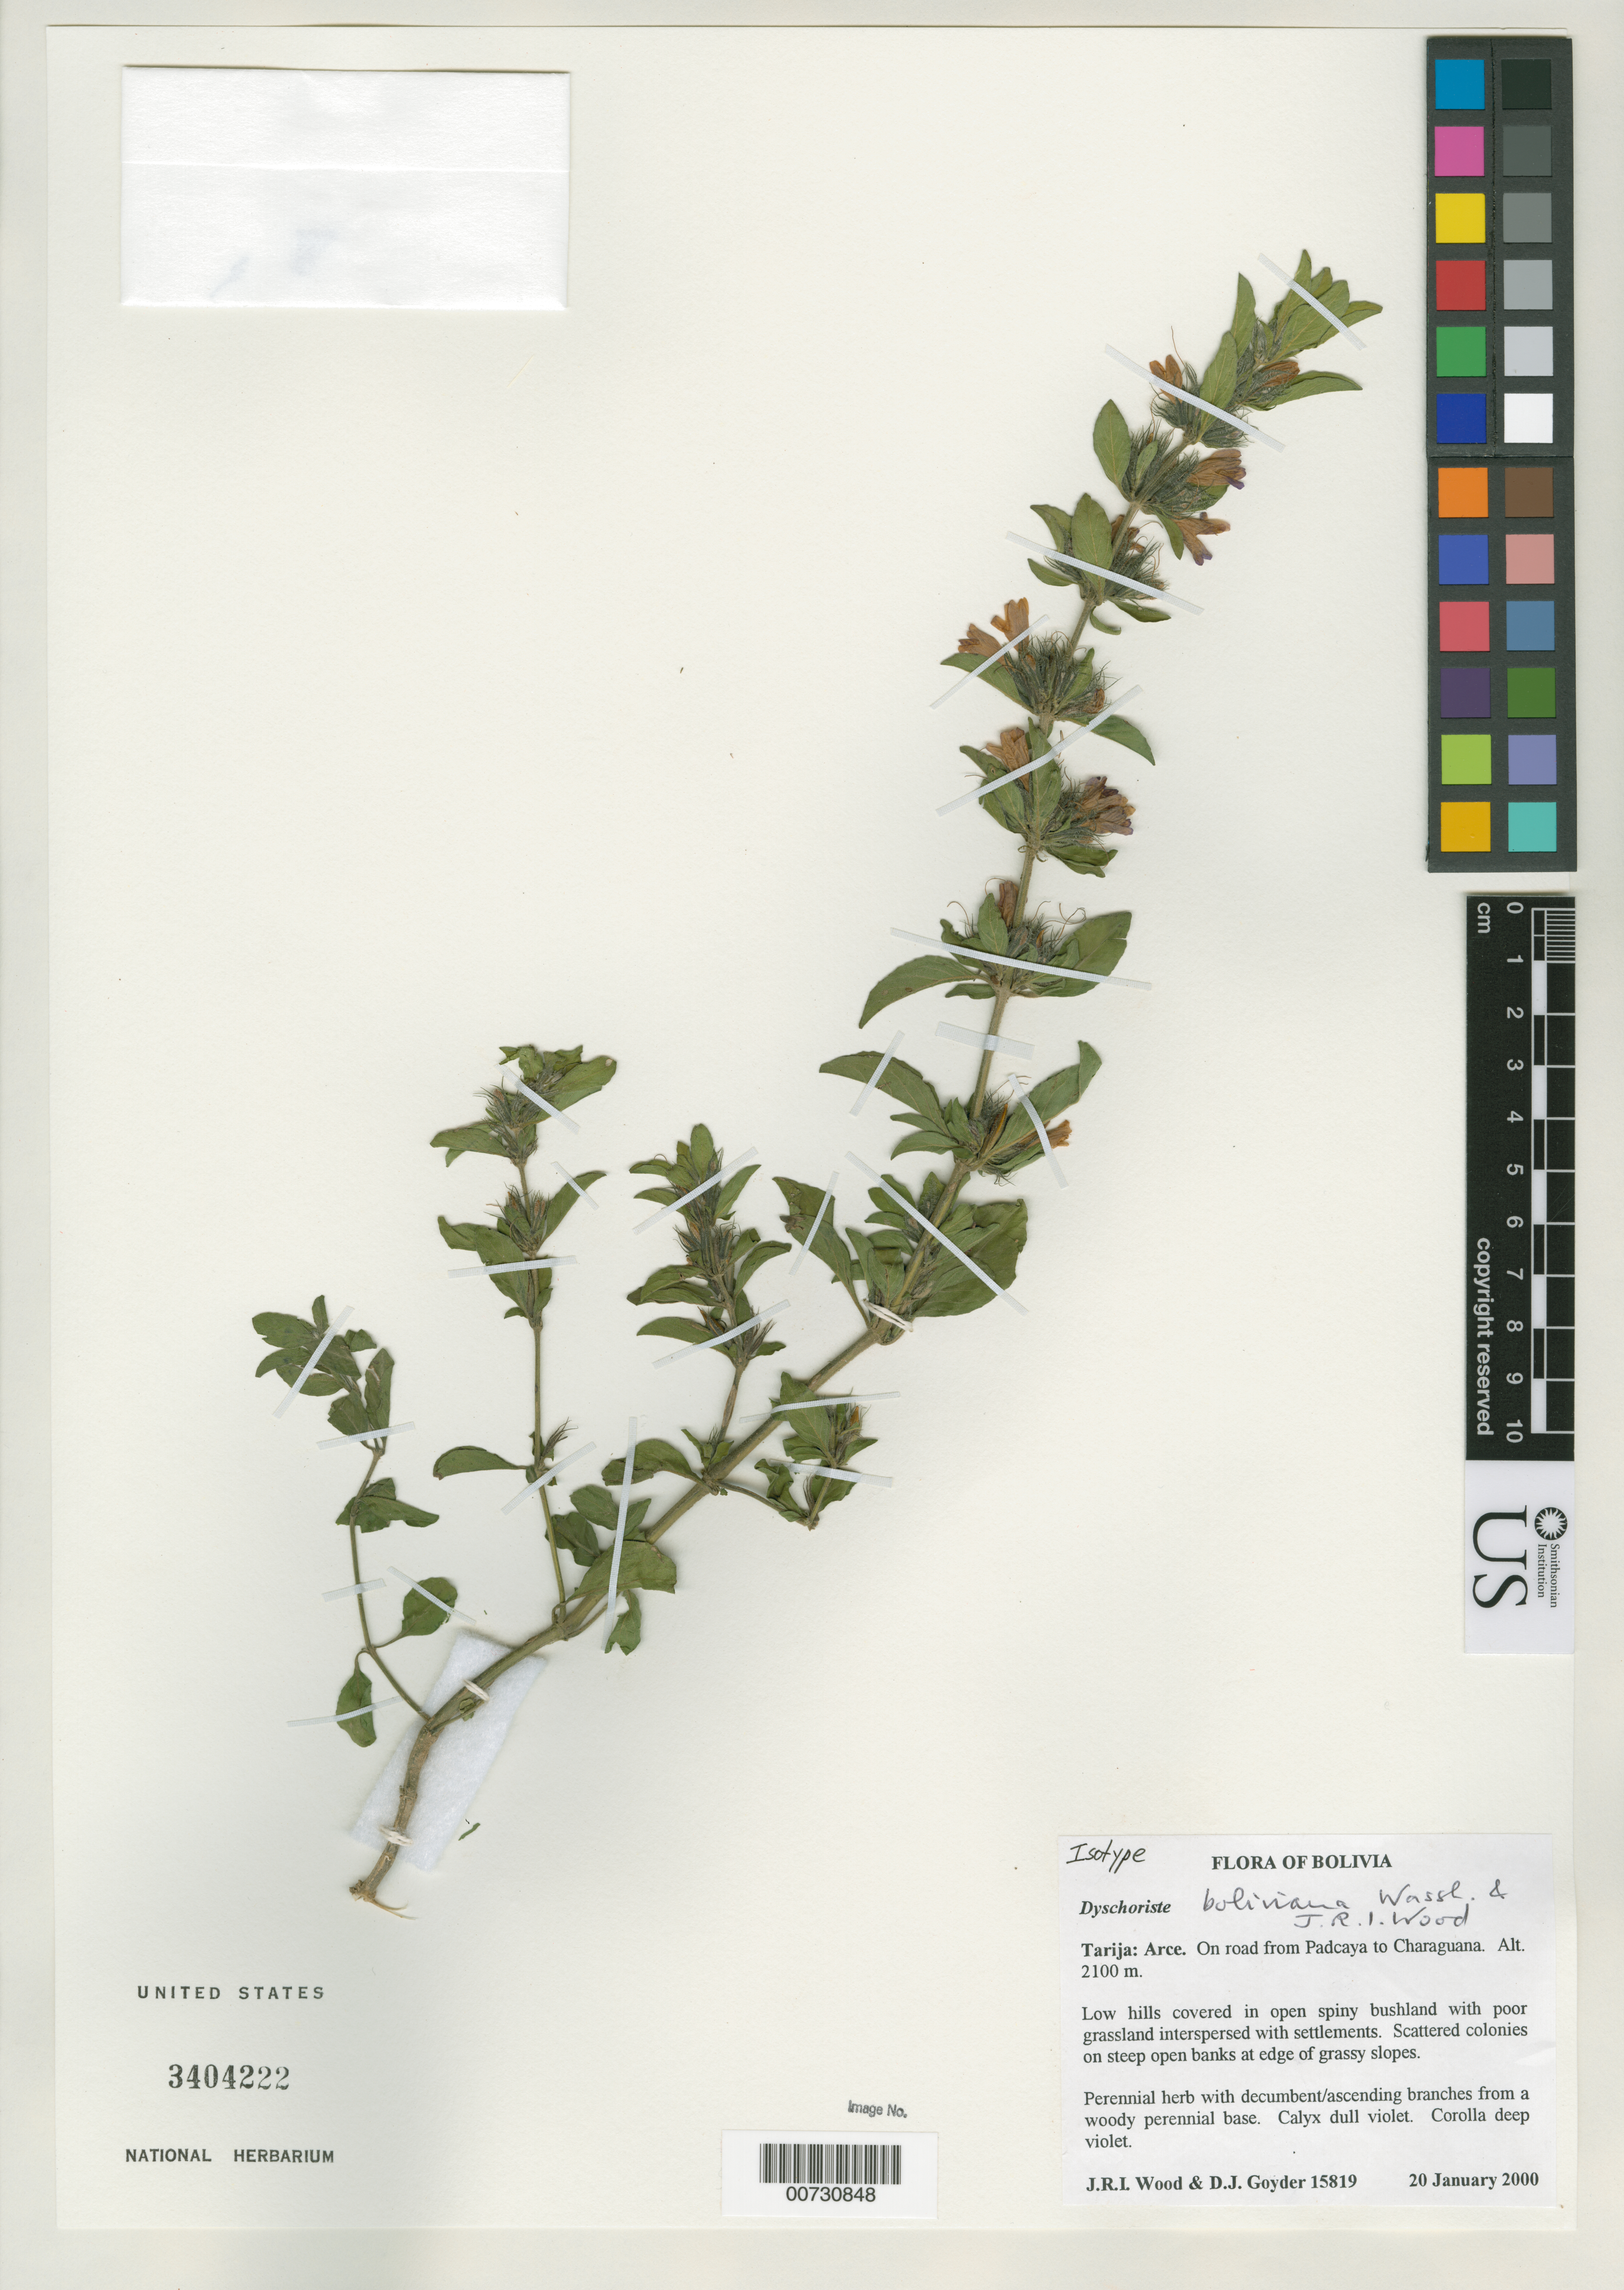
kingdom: Plantae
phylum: Tracheophyta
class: Magnoliopsida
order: Lamiales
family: Acanthaceae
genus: Dyschoriste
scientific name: Dyschoriste boliviana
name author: Wassh. & J.R.I. Wood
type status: Isotype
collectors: J. R. I. Wood & D. Goyder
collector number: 15819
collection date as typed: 20 Jan 2000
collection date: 2000-01-20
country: Bolivia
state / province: Tarija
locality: Arce, on road from Padcaya to Charaguana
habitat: Low hills covered in open spiny bushland with poor grassland interspersed with settlements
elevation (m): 2100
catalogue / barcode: US 3404222